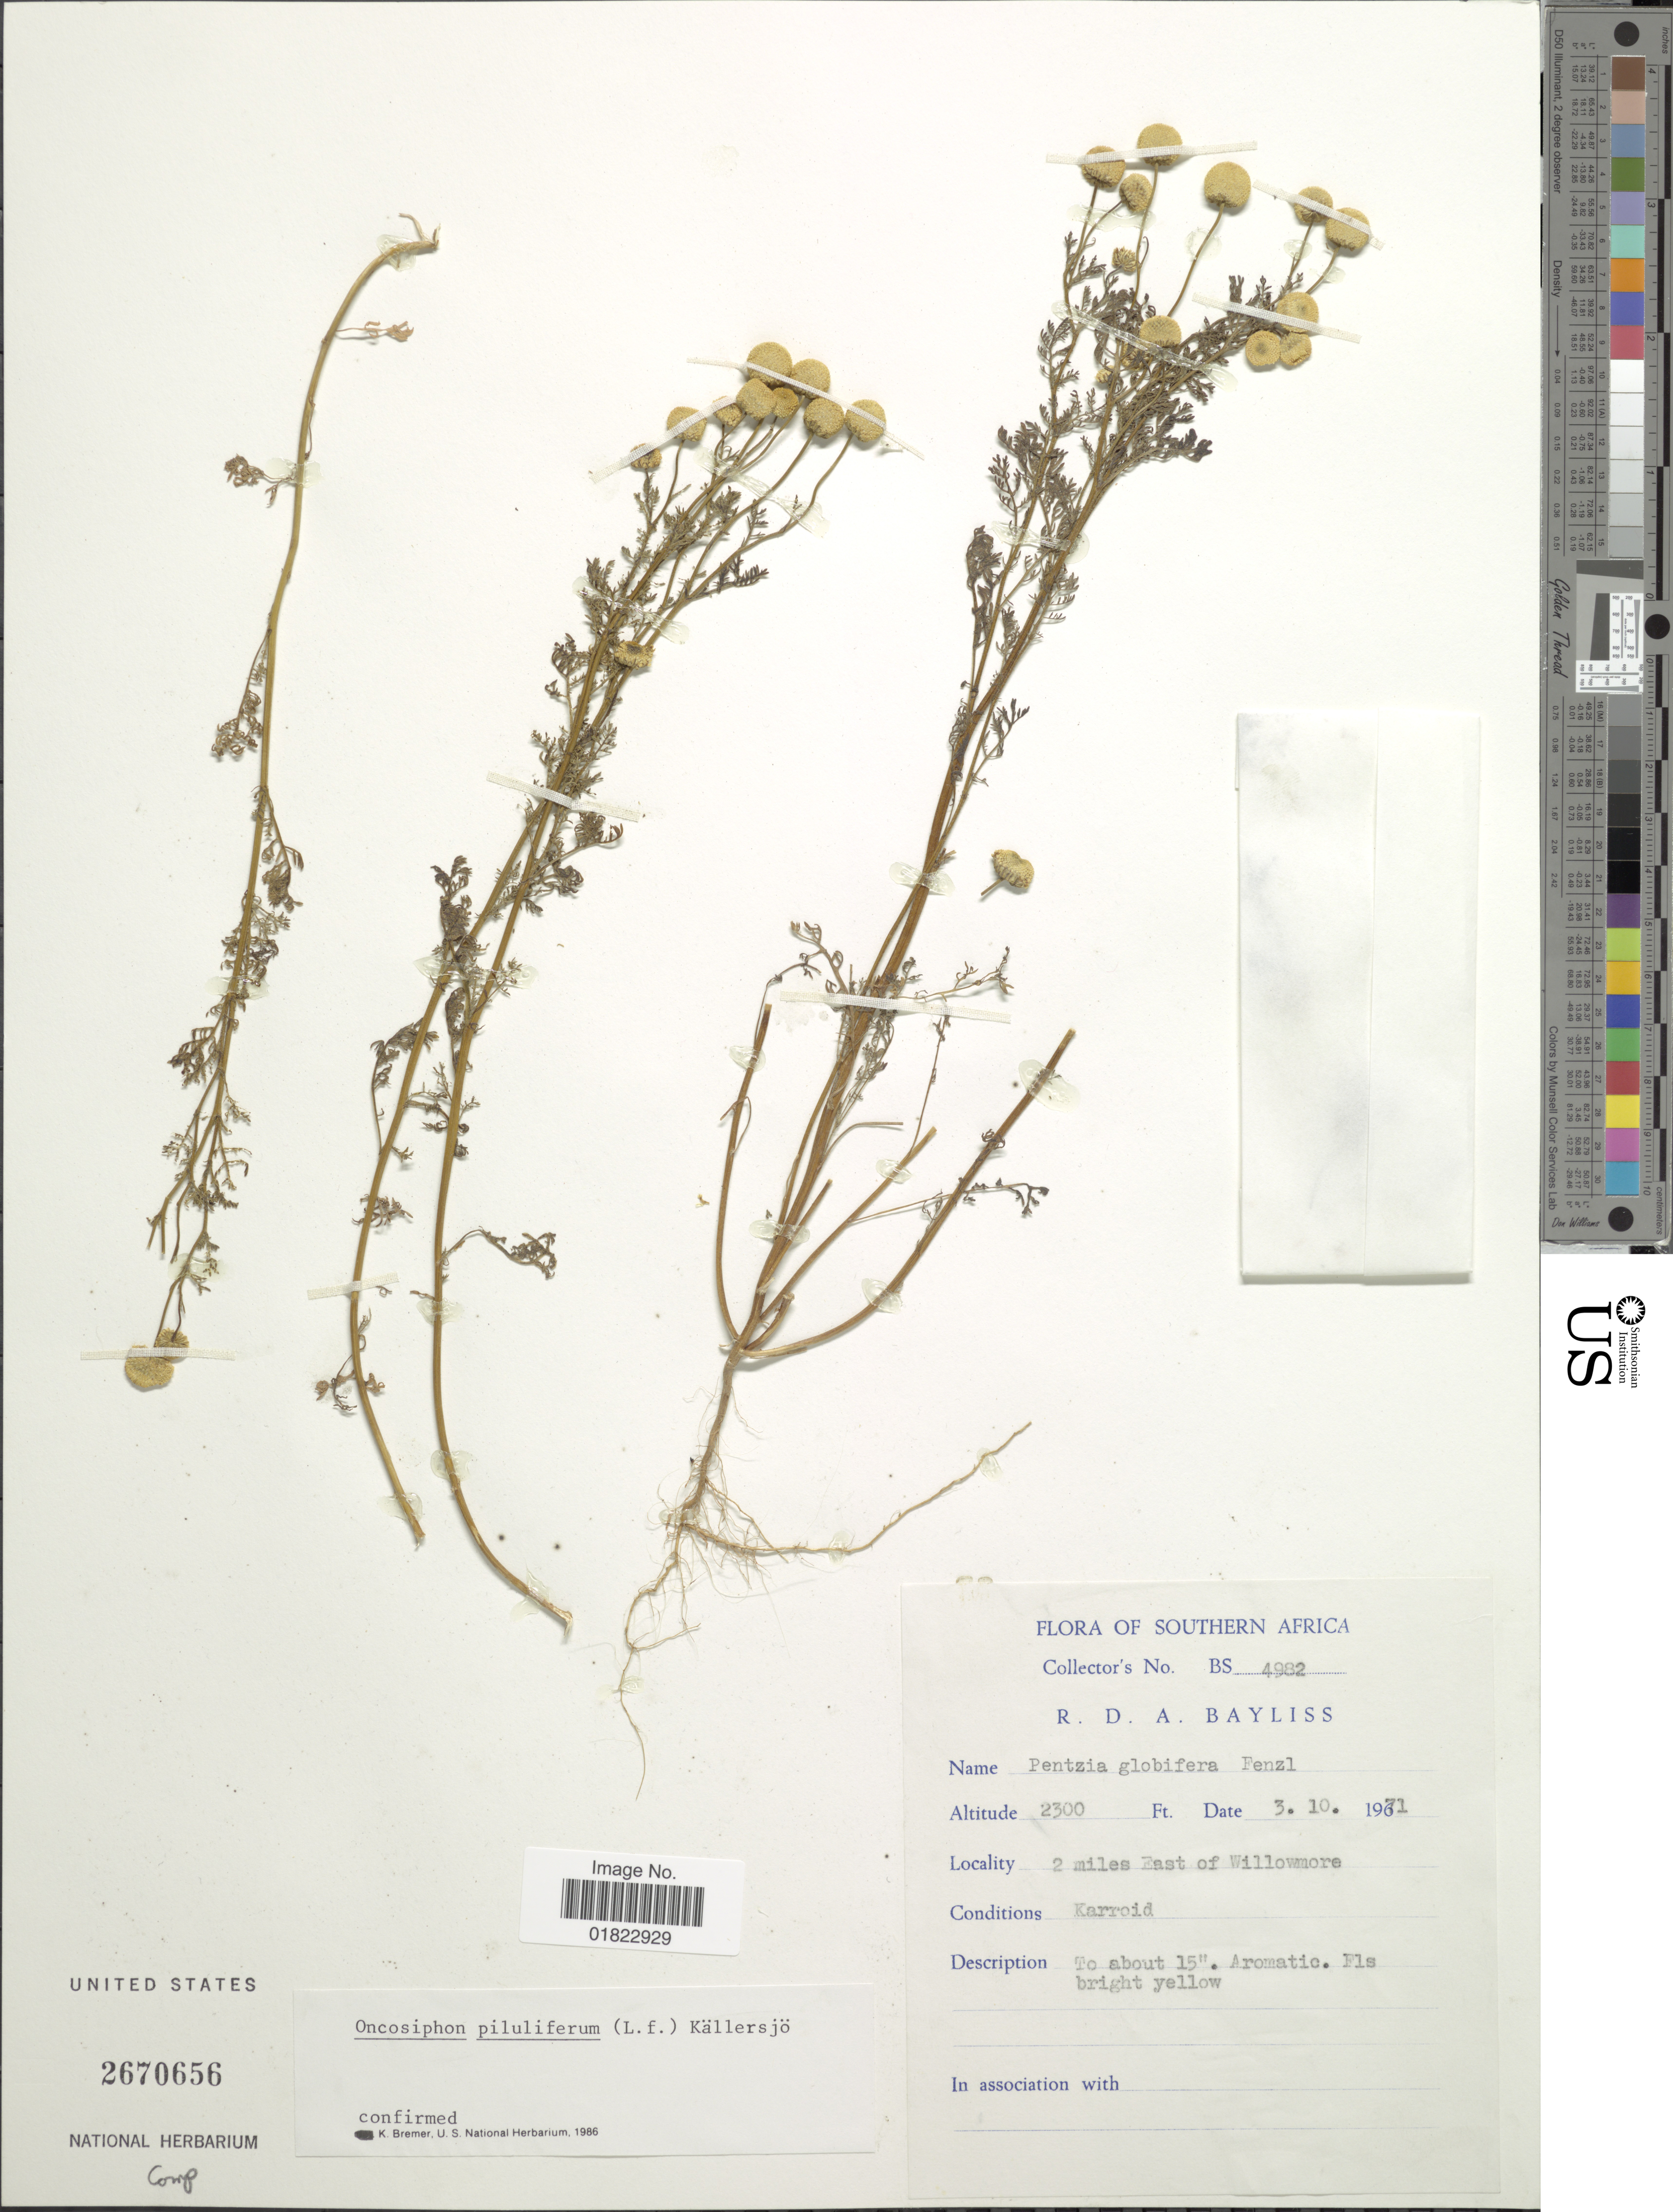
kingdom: Plantae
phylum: Tracheophyta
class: Magnoliopsida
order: Asterales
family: Asteraceae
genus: Oncosiphon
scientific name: Oncosiphon piluliferum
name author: (L. f.) Källersjö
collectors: R. Bayliss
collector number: BS4982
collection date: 1971-10-03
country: South Africa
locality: Southern Africa, 2 miles East of Willowmore.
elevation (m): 701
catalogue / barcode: US 2670656